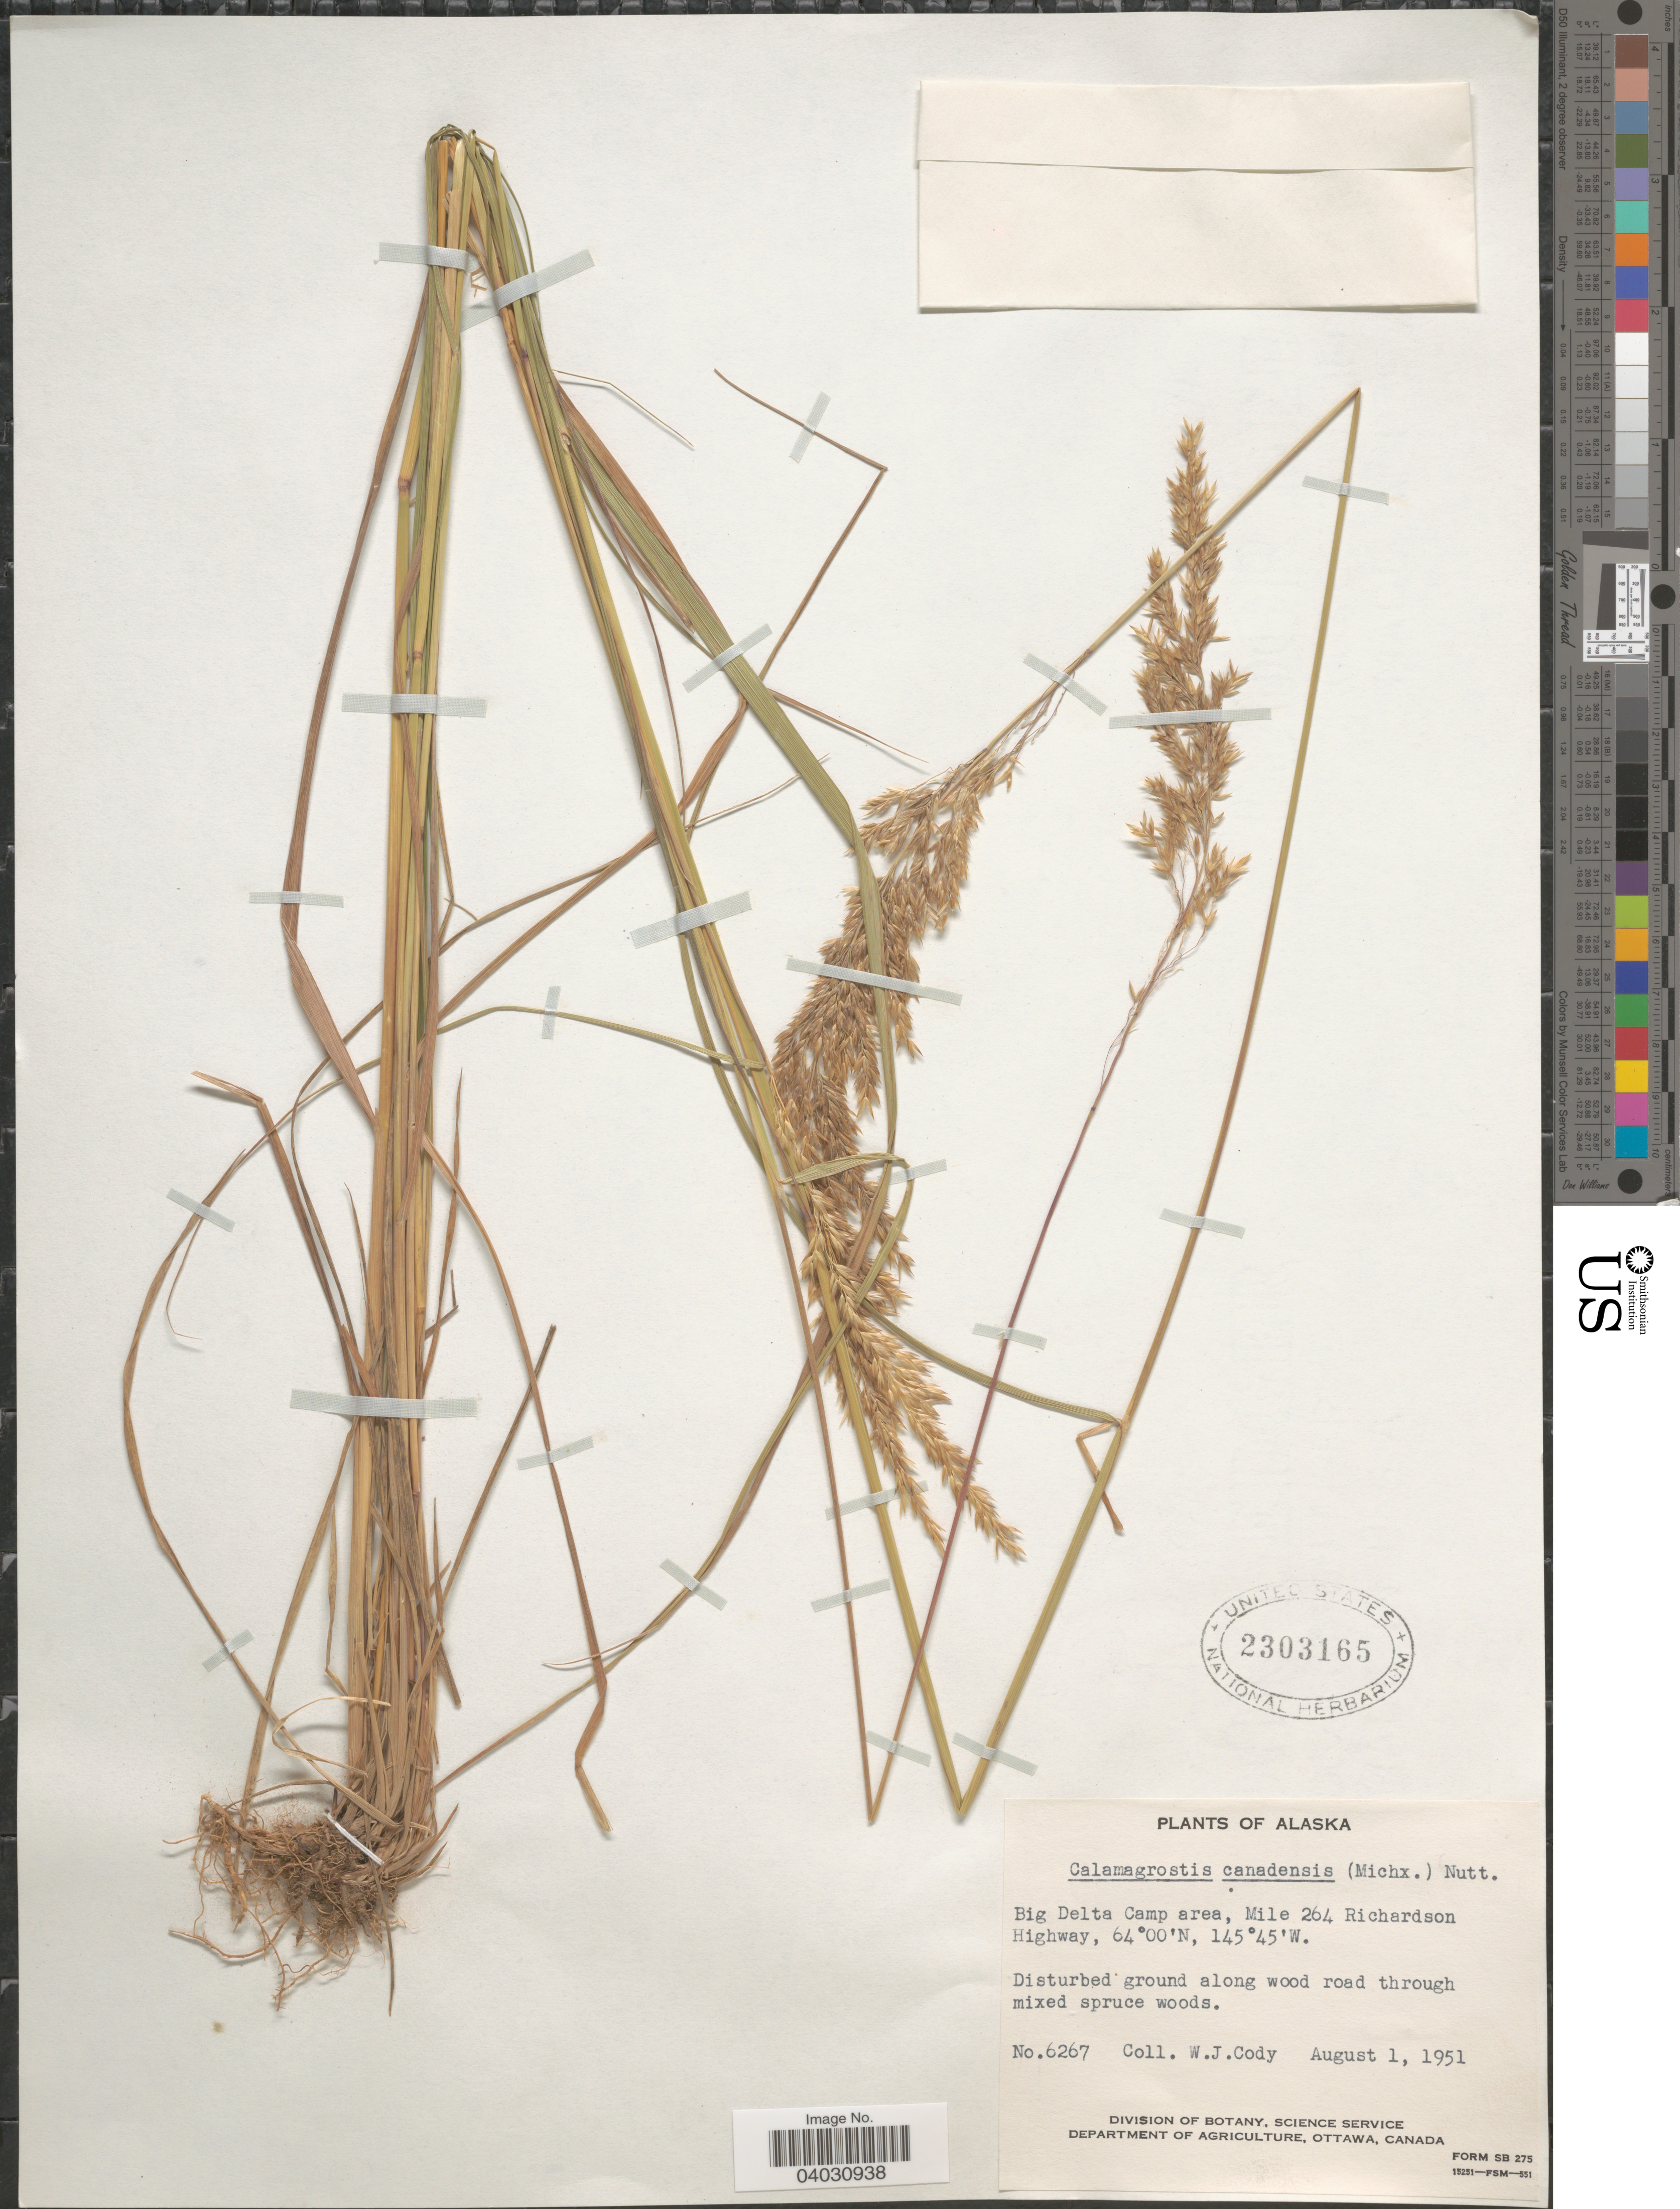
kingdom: Plantae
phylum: Tracheophyta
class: Liliopsida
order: Poales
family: Poaceae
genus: Calamagrostis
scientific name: Calamagrostis sp.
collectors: W. Cody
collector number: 6267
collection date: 1951-08-01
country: United States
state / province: Alaska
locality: Big Delta Camp area, Mile 264 Richardson Highway.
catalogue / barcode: US 2303165